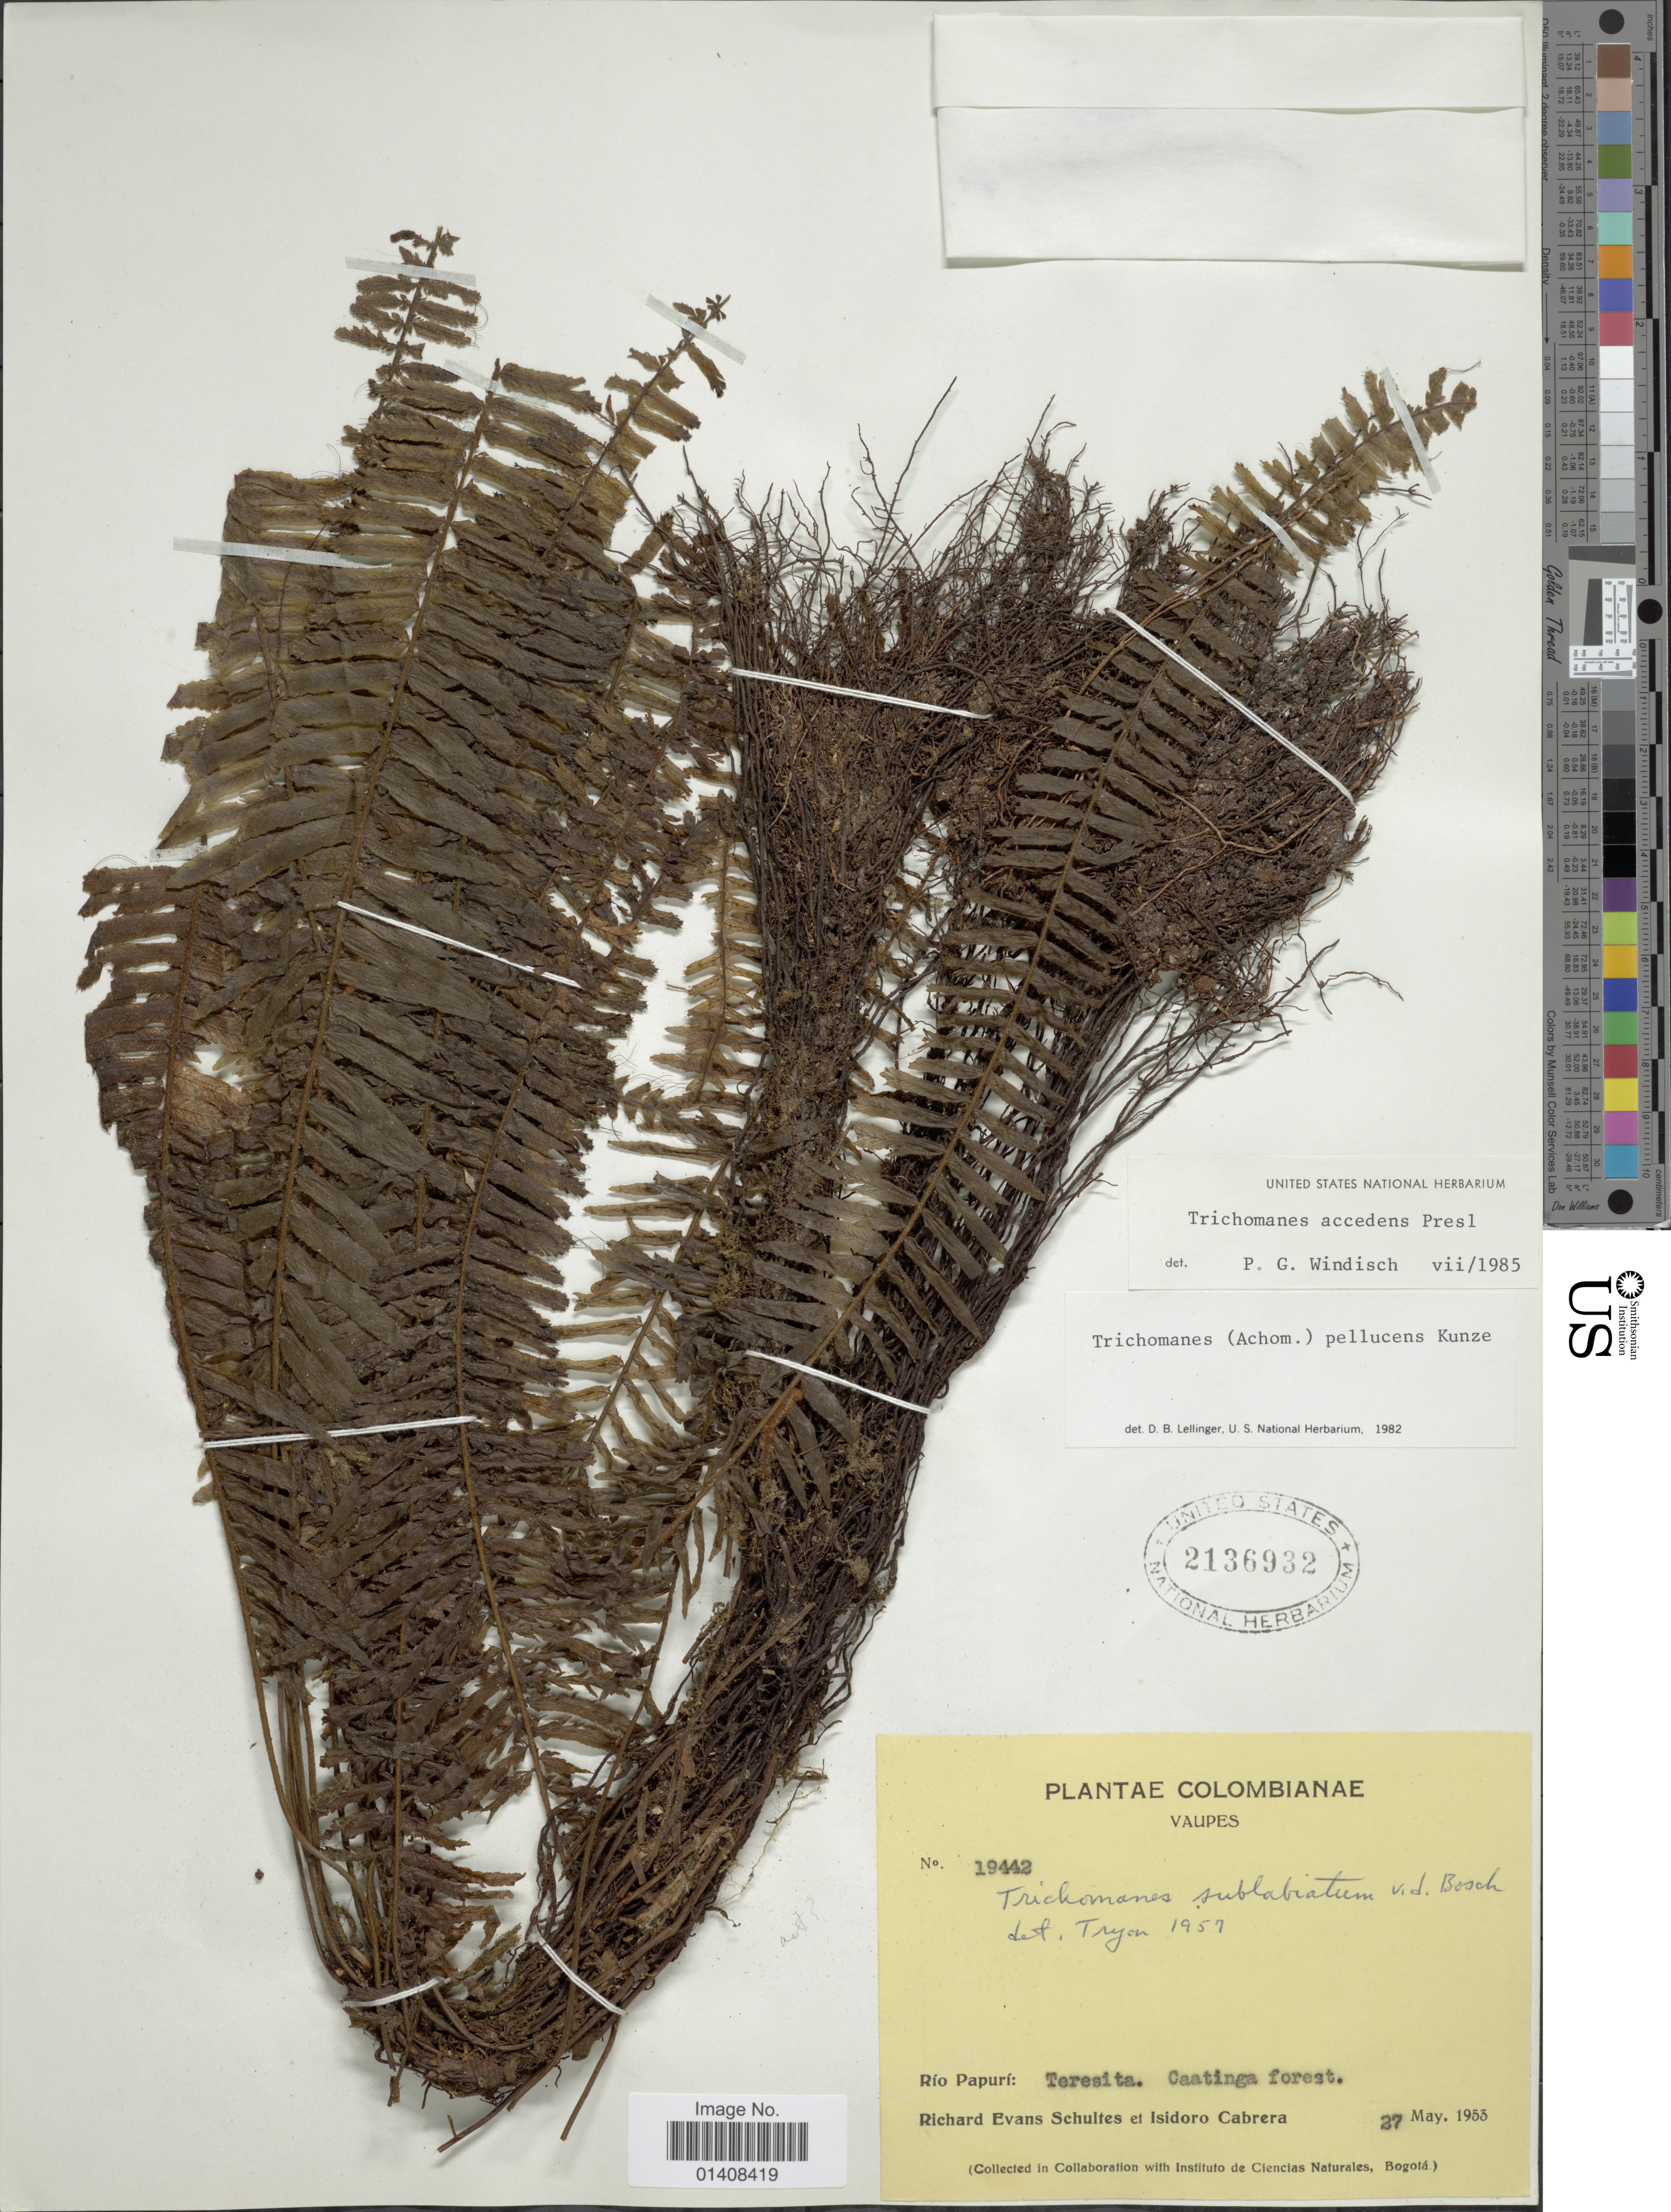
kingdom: Plantae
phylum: Tracheophyta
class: Polypodiopsida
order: Hymenophyllales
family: Hymenophyllaceae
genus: Trichomanes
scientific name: Trichomanes accedens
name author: C. Presl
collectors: R. E. Schultes & I. Cabrera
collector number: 19442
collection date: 1933-05-27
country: Colombia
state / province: Vaupés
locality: Rio Papuri: Teresita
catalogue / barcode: US 2136932